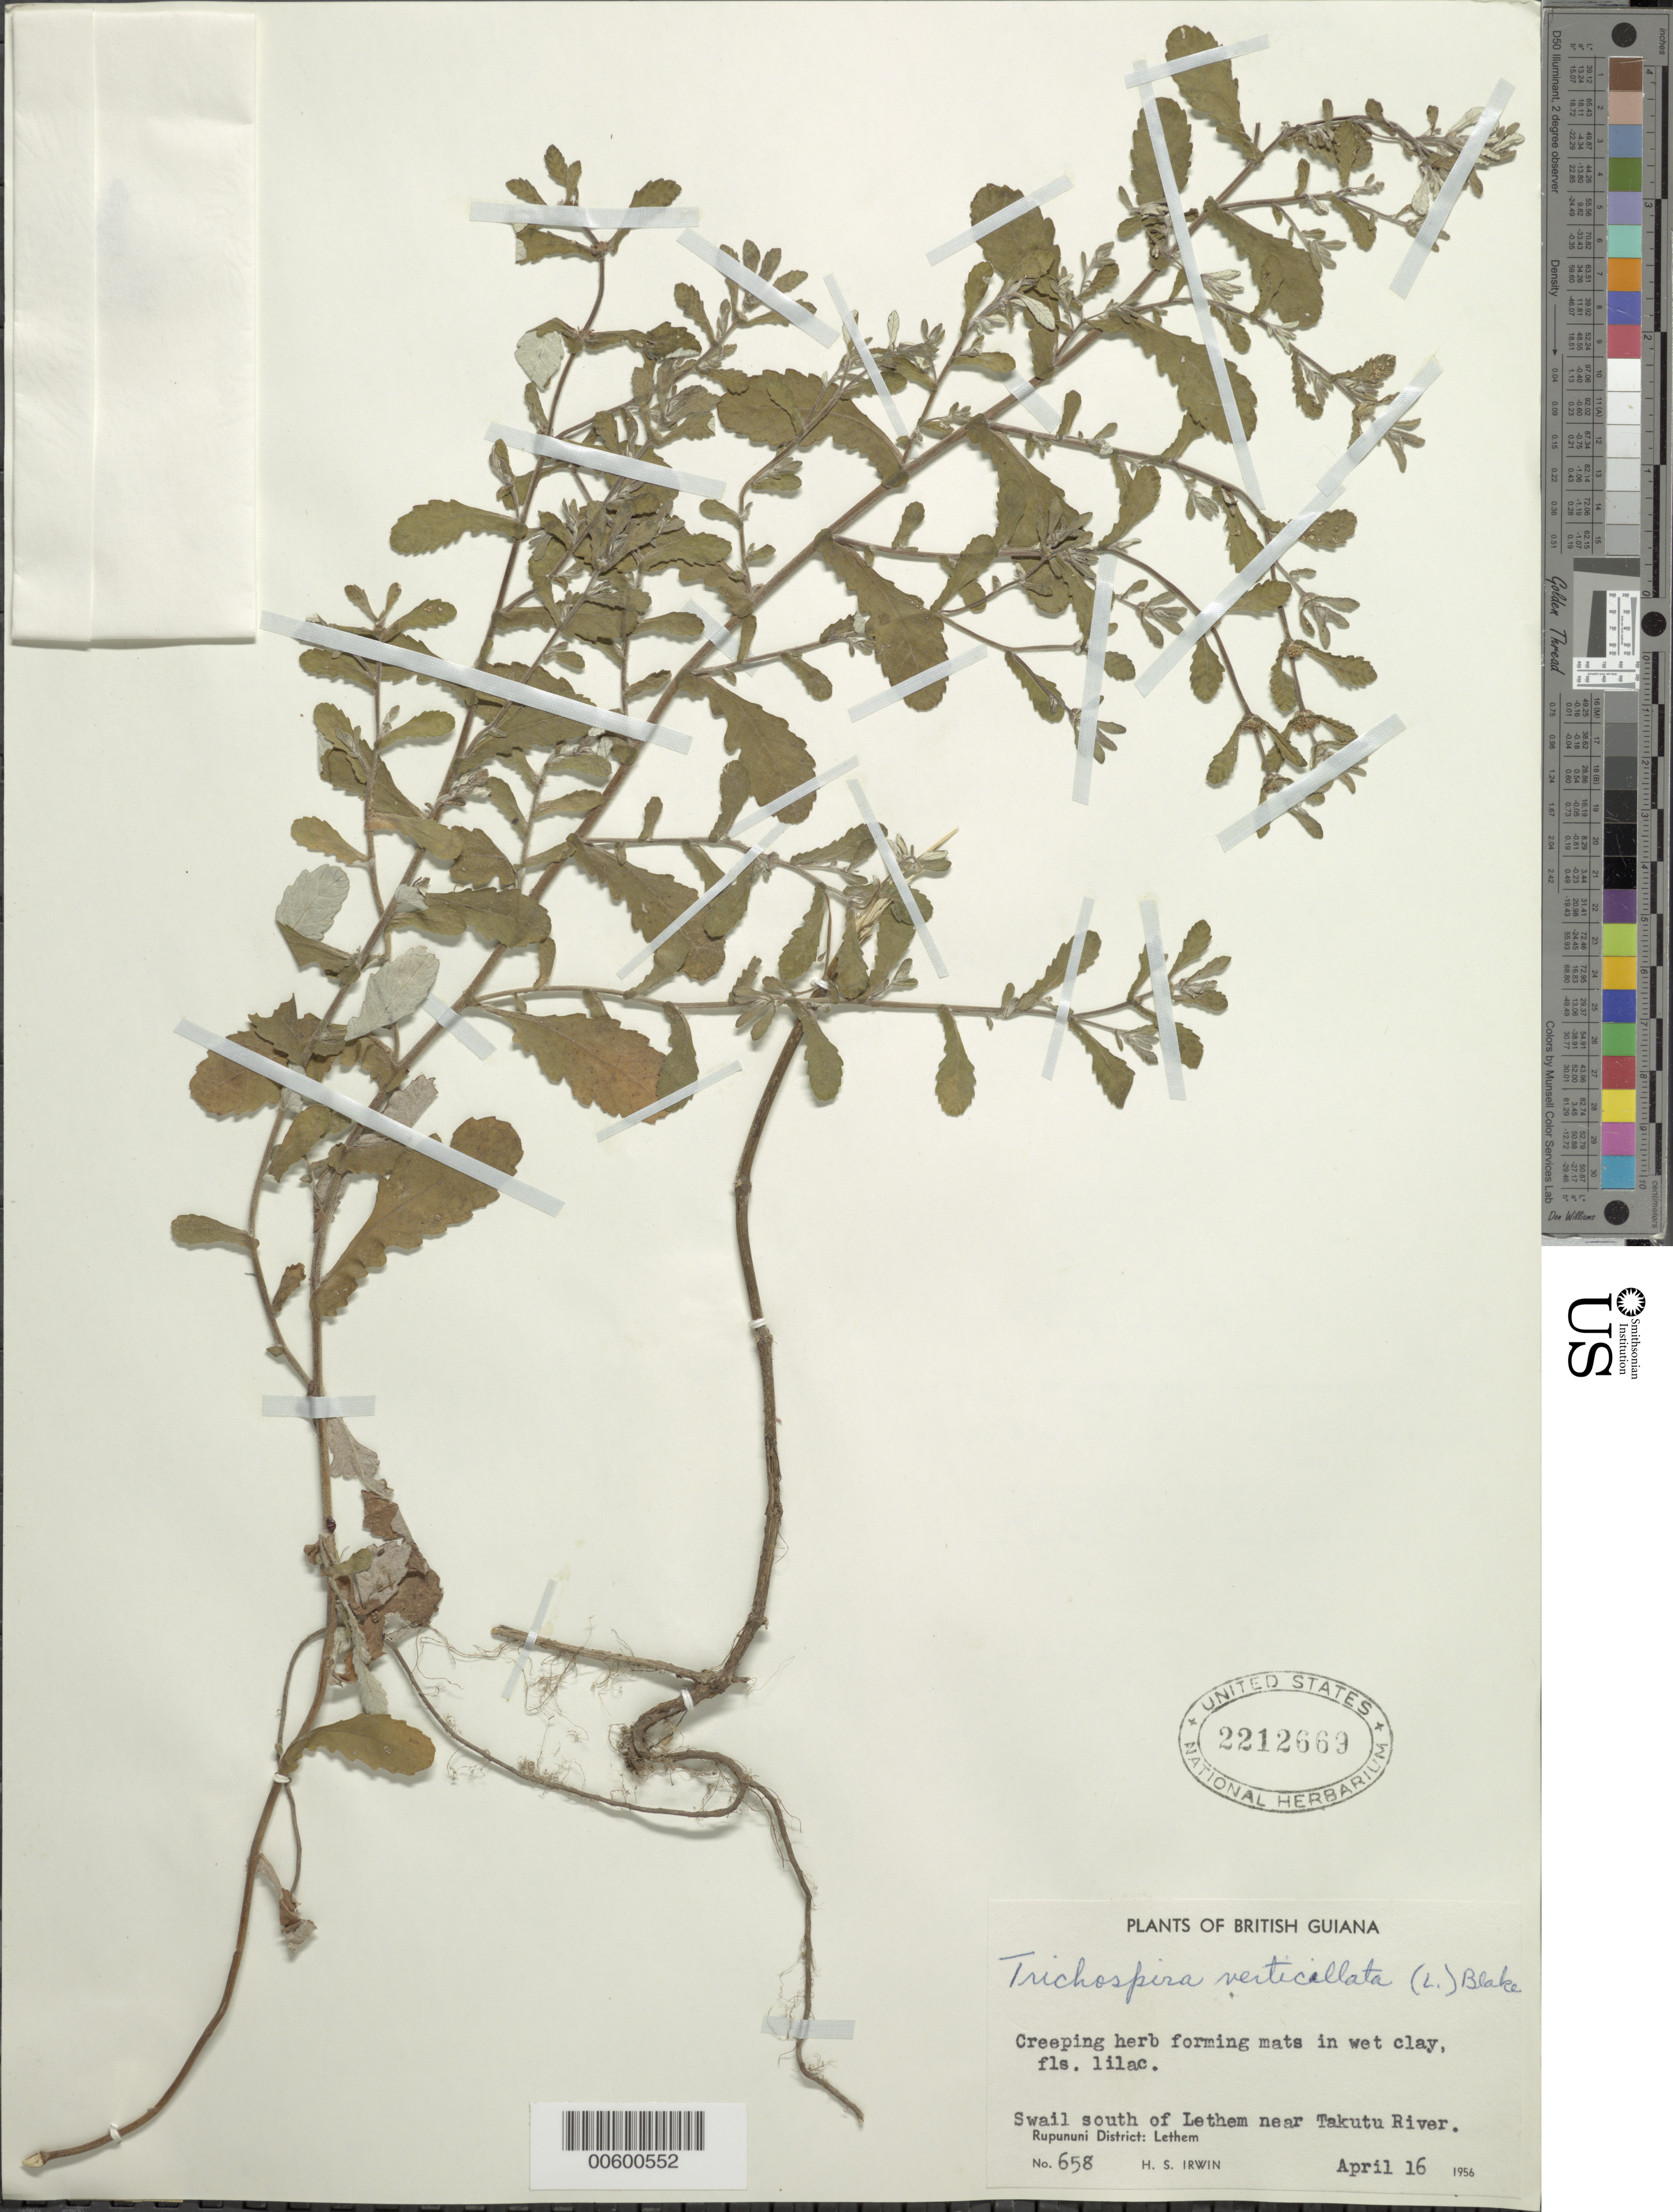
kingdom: Plantae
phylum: Tracheophyta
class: Magnoliopsida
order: Asterales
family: Asteraceae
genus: Trichospira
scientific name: Trichospira verticillata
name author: (L.) S.F. Blake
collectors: H. Irwin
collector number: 658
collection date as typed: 16-Apr-56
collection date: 1956-04-16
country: Guyana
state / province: U. Takutu-U. Essequibo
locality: Rupununi Dist., S of Lethem, east bank of Takutu R.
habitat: Swail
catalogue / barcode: US 2212669